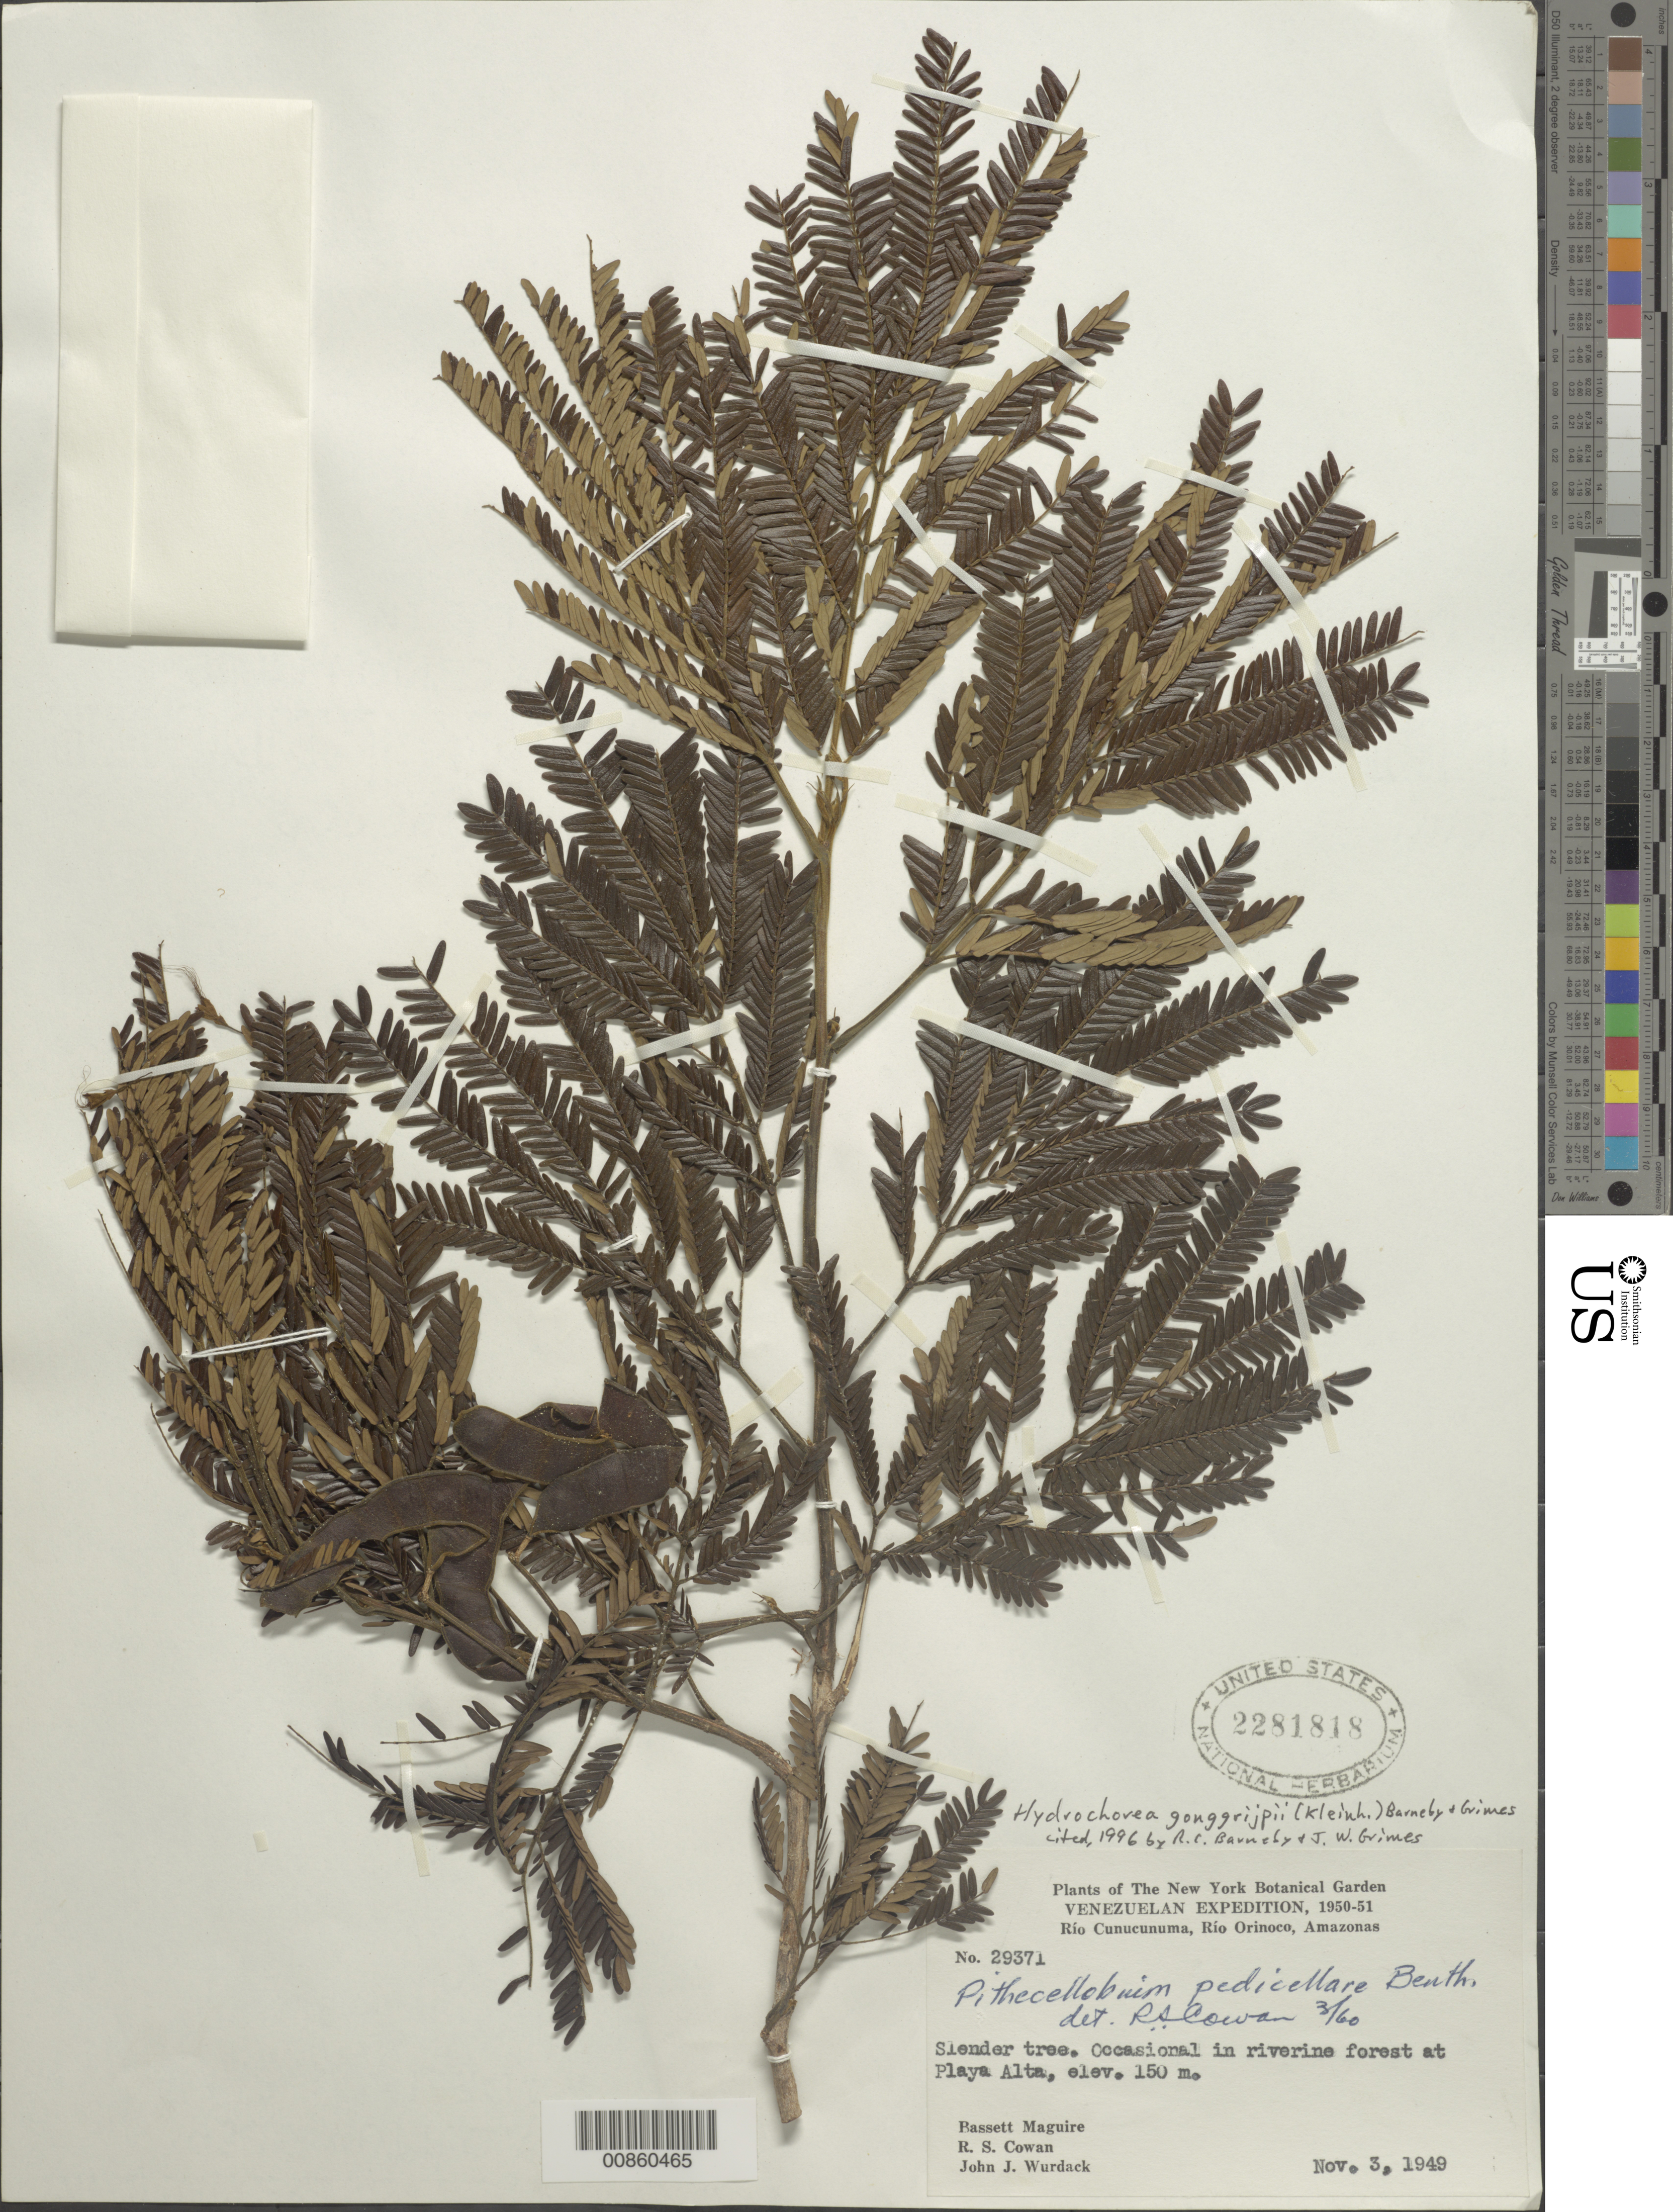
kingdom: Plantae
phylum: Tracheophyta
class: Magnoliopsida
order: Fabales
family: Fabaceae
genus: Hydrochorea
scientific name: Hydrochorea gonggrijpii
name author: (Kleinhoonte) Barneby & J.W. Grimes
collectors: B. Maguire, R. S. Cowan & J. J. Wurdack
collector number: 29371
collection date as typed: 3-Nov-50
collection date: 1950-11-03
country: Venezuela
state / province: Amazonas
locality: Playa Alta, Río Cunucunuma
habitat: Riverine forest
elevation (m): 150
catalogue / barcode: US 2281818